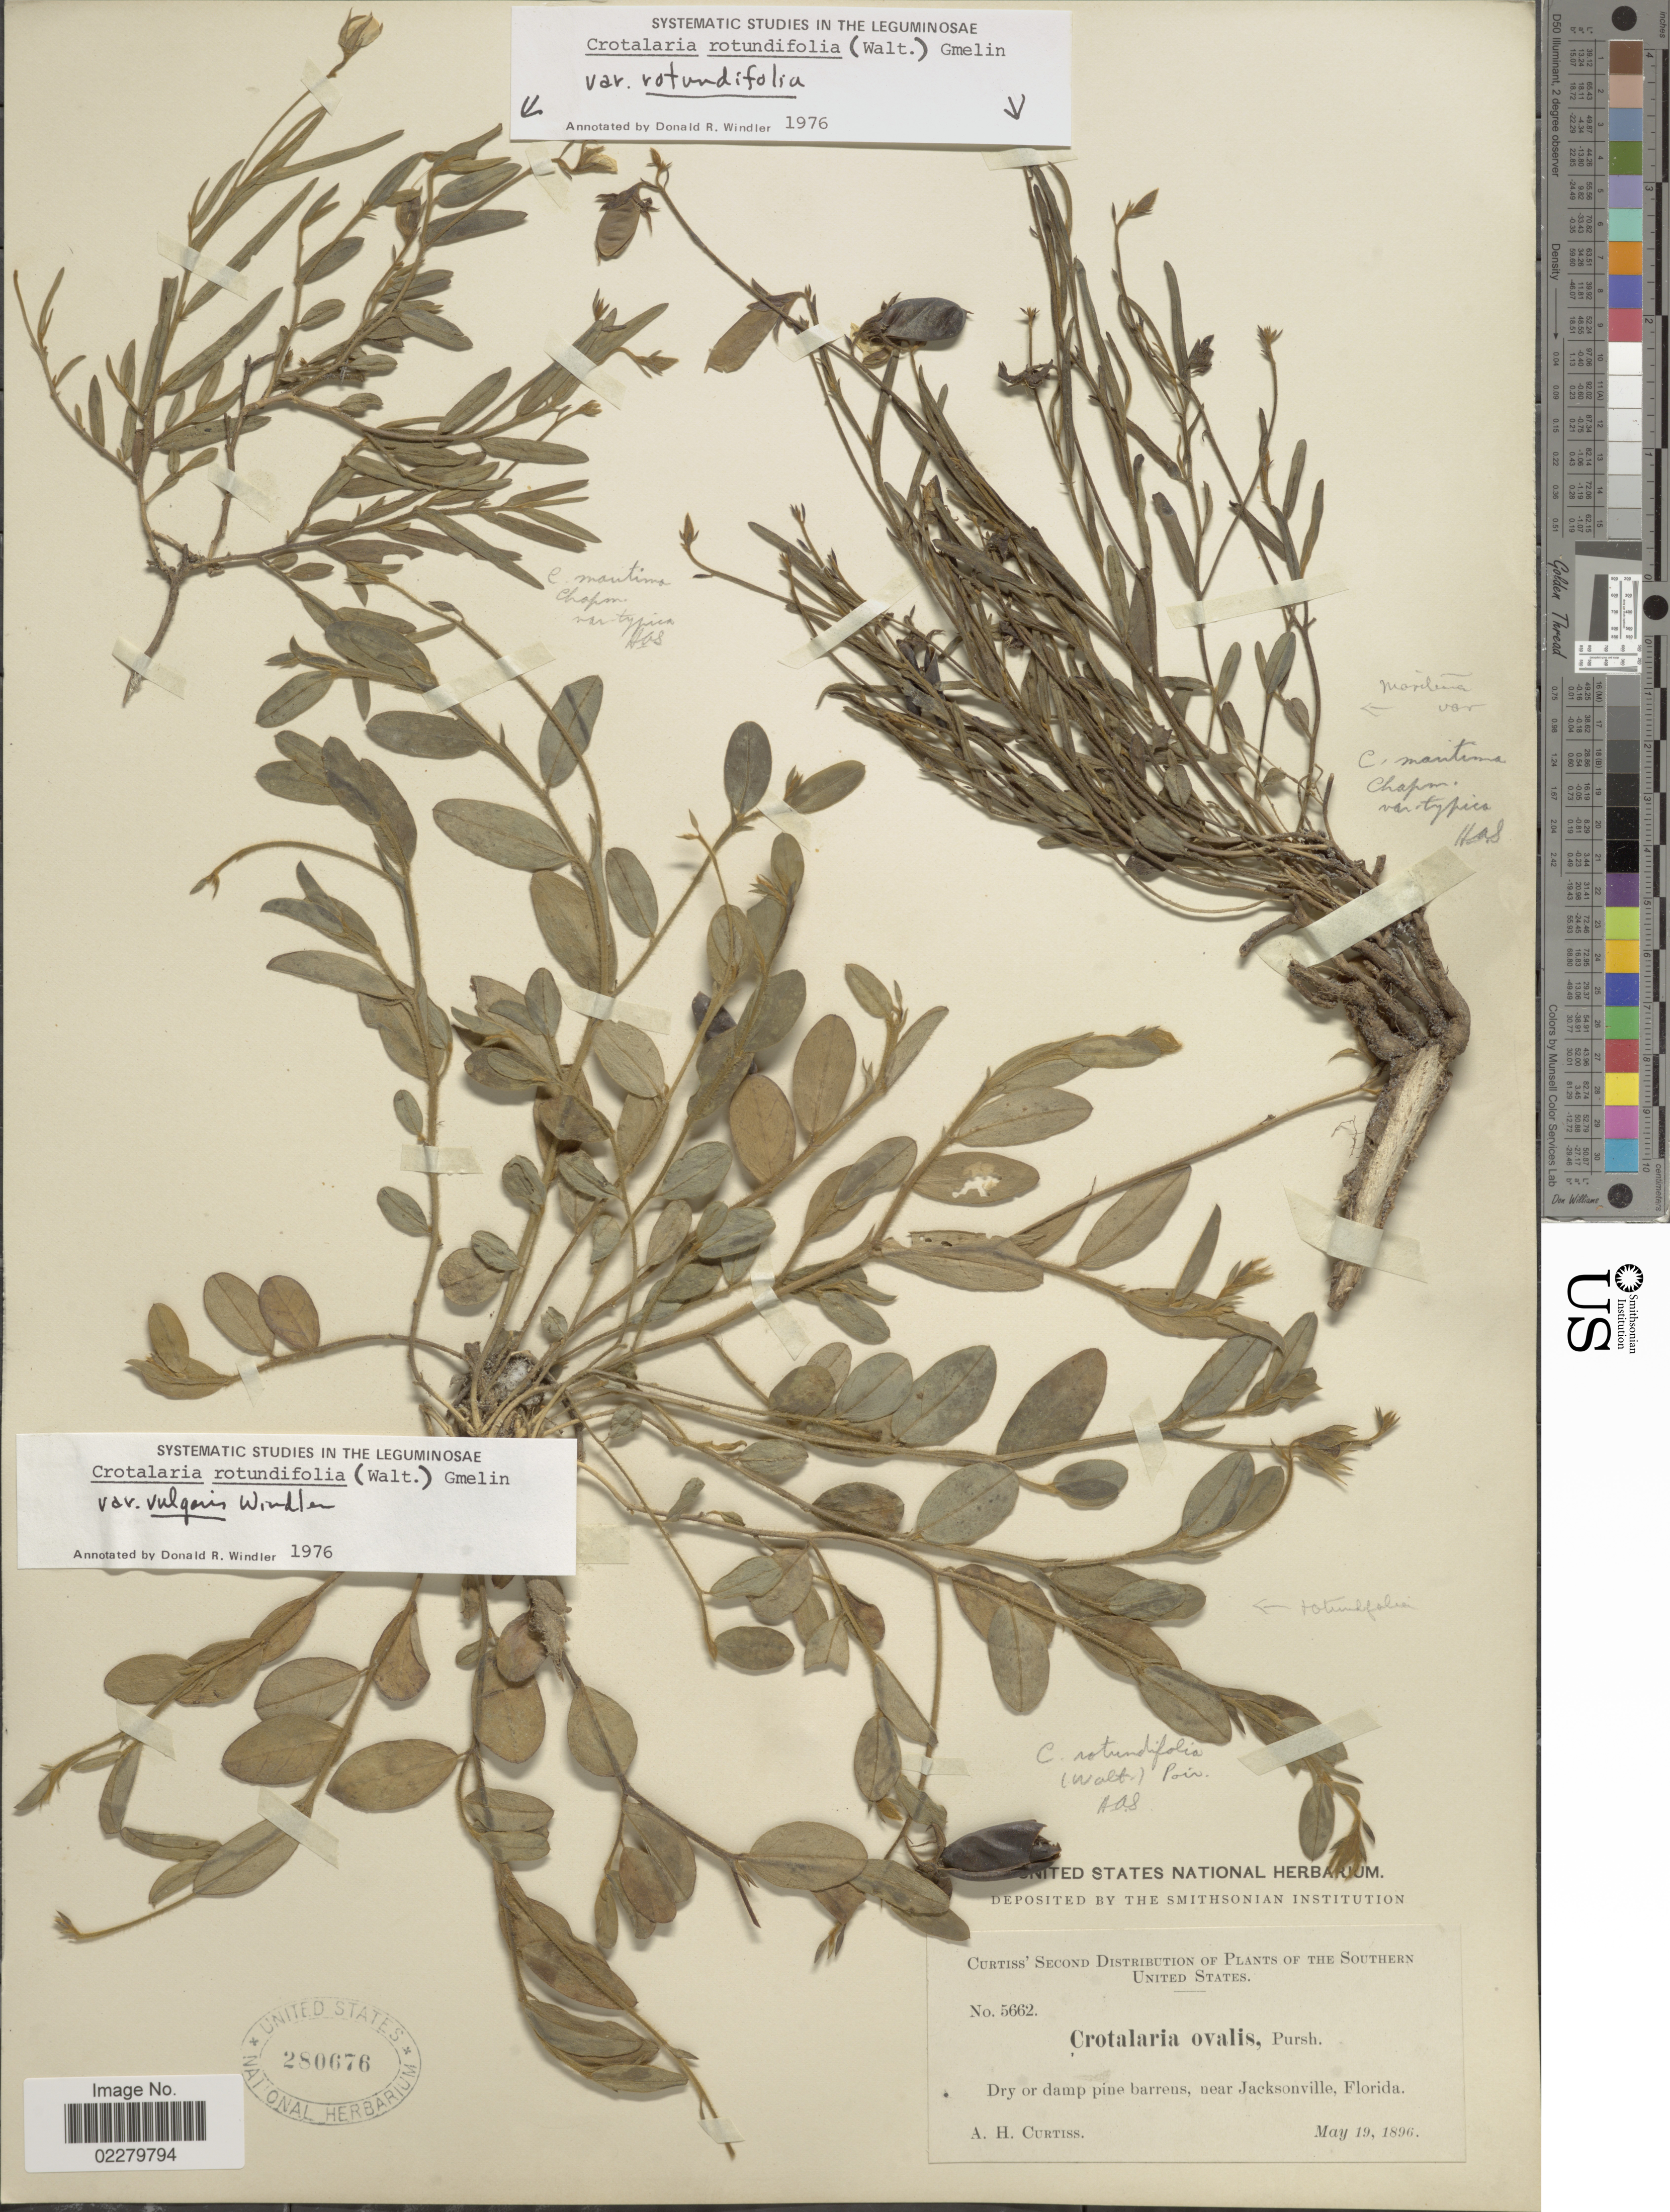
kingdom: Plantae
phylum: Tracheophyta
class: Magnoliopsida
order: Fabales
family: Fabaceae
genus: Crotalaria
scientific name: Crotalaria rotundifolia var. rotundifolia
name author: (Walter) J.F. Gmel.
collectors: A. H. Curtiss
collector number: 5662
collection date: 1896-05-19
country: United States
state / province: Florida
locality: Southern United States. Dry or damp pine barrens, near Jacksonville, Florida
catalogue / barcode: US 280676